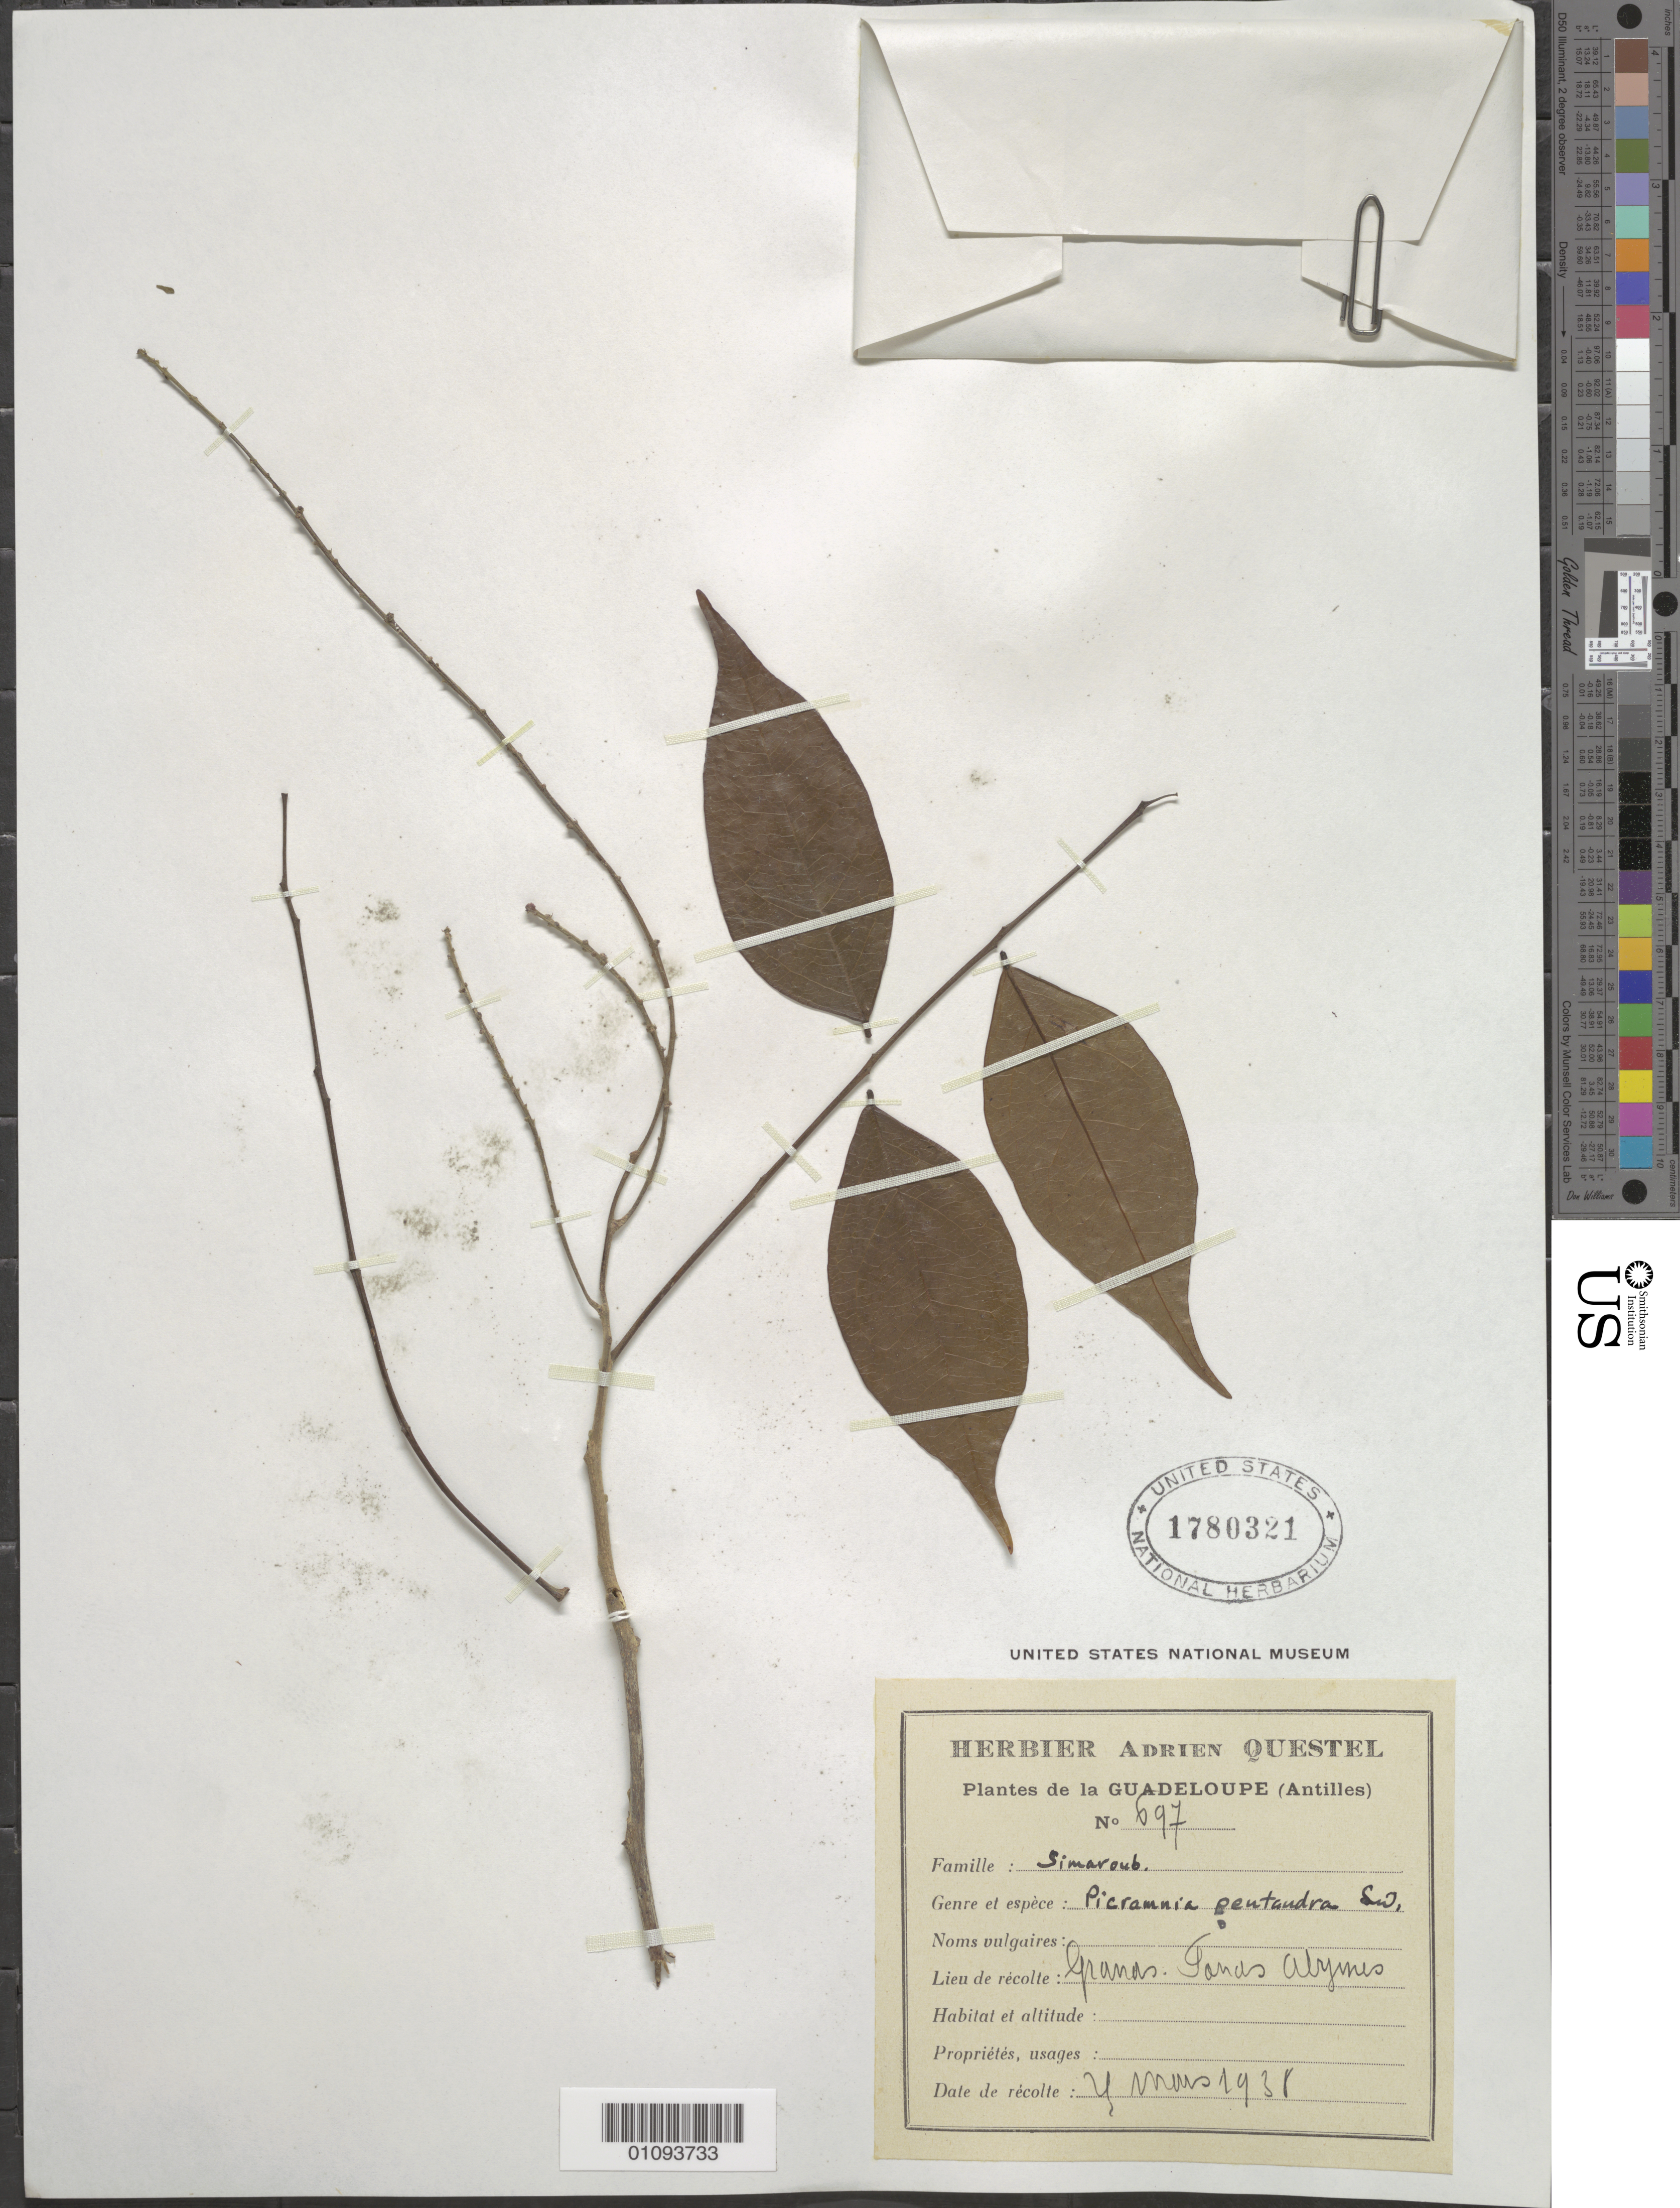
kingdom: Plantae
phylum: Tracheophyta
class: Magnoliopsida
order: Picramniales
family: Picramniaceae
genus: Picramnia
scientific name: Picramnia pentandra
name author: Sw.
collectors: A. Questel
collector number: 697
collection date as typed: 04 Mar 1938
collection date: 1938-03-04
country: Guadeloupe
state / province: St. Anne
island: Basse Terre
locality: Grands Fonds Abymes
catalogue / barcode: US 1780321